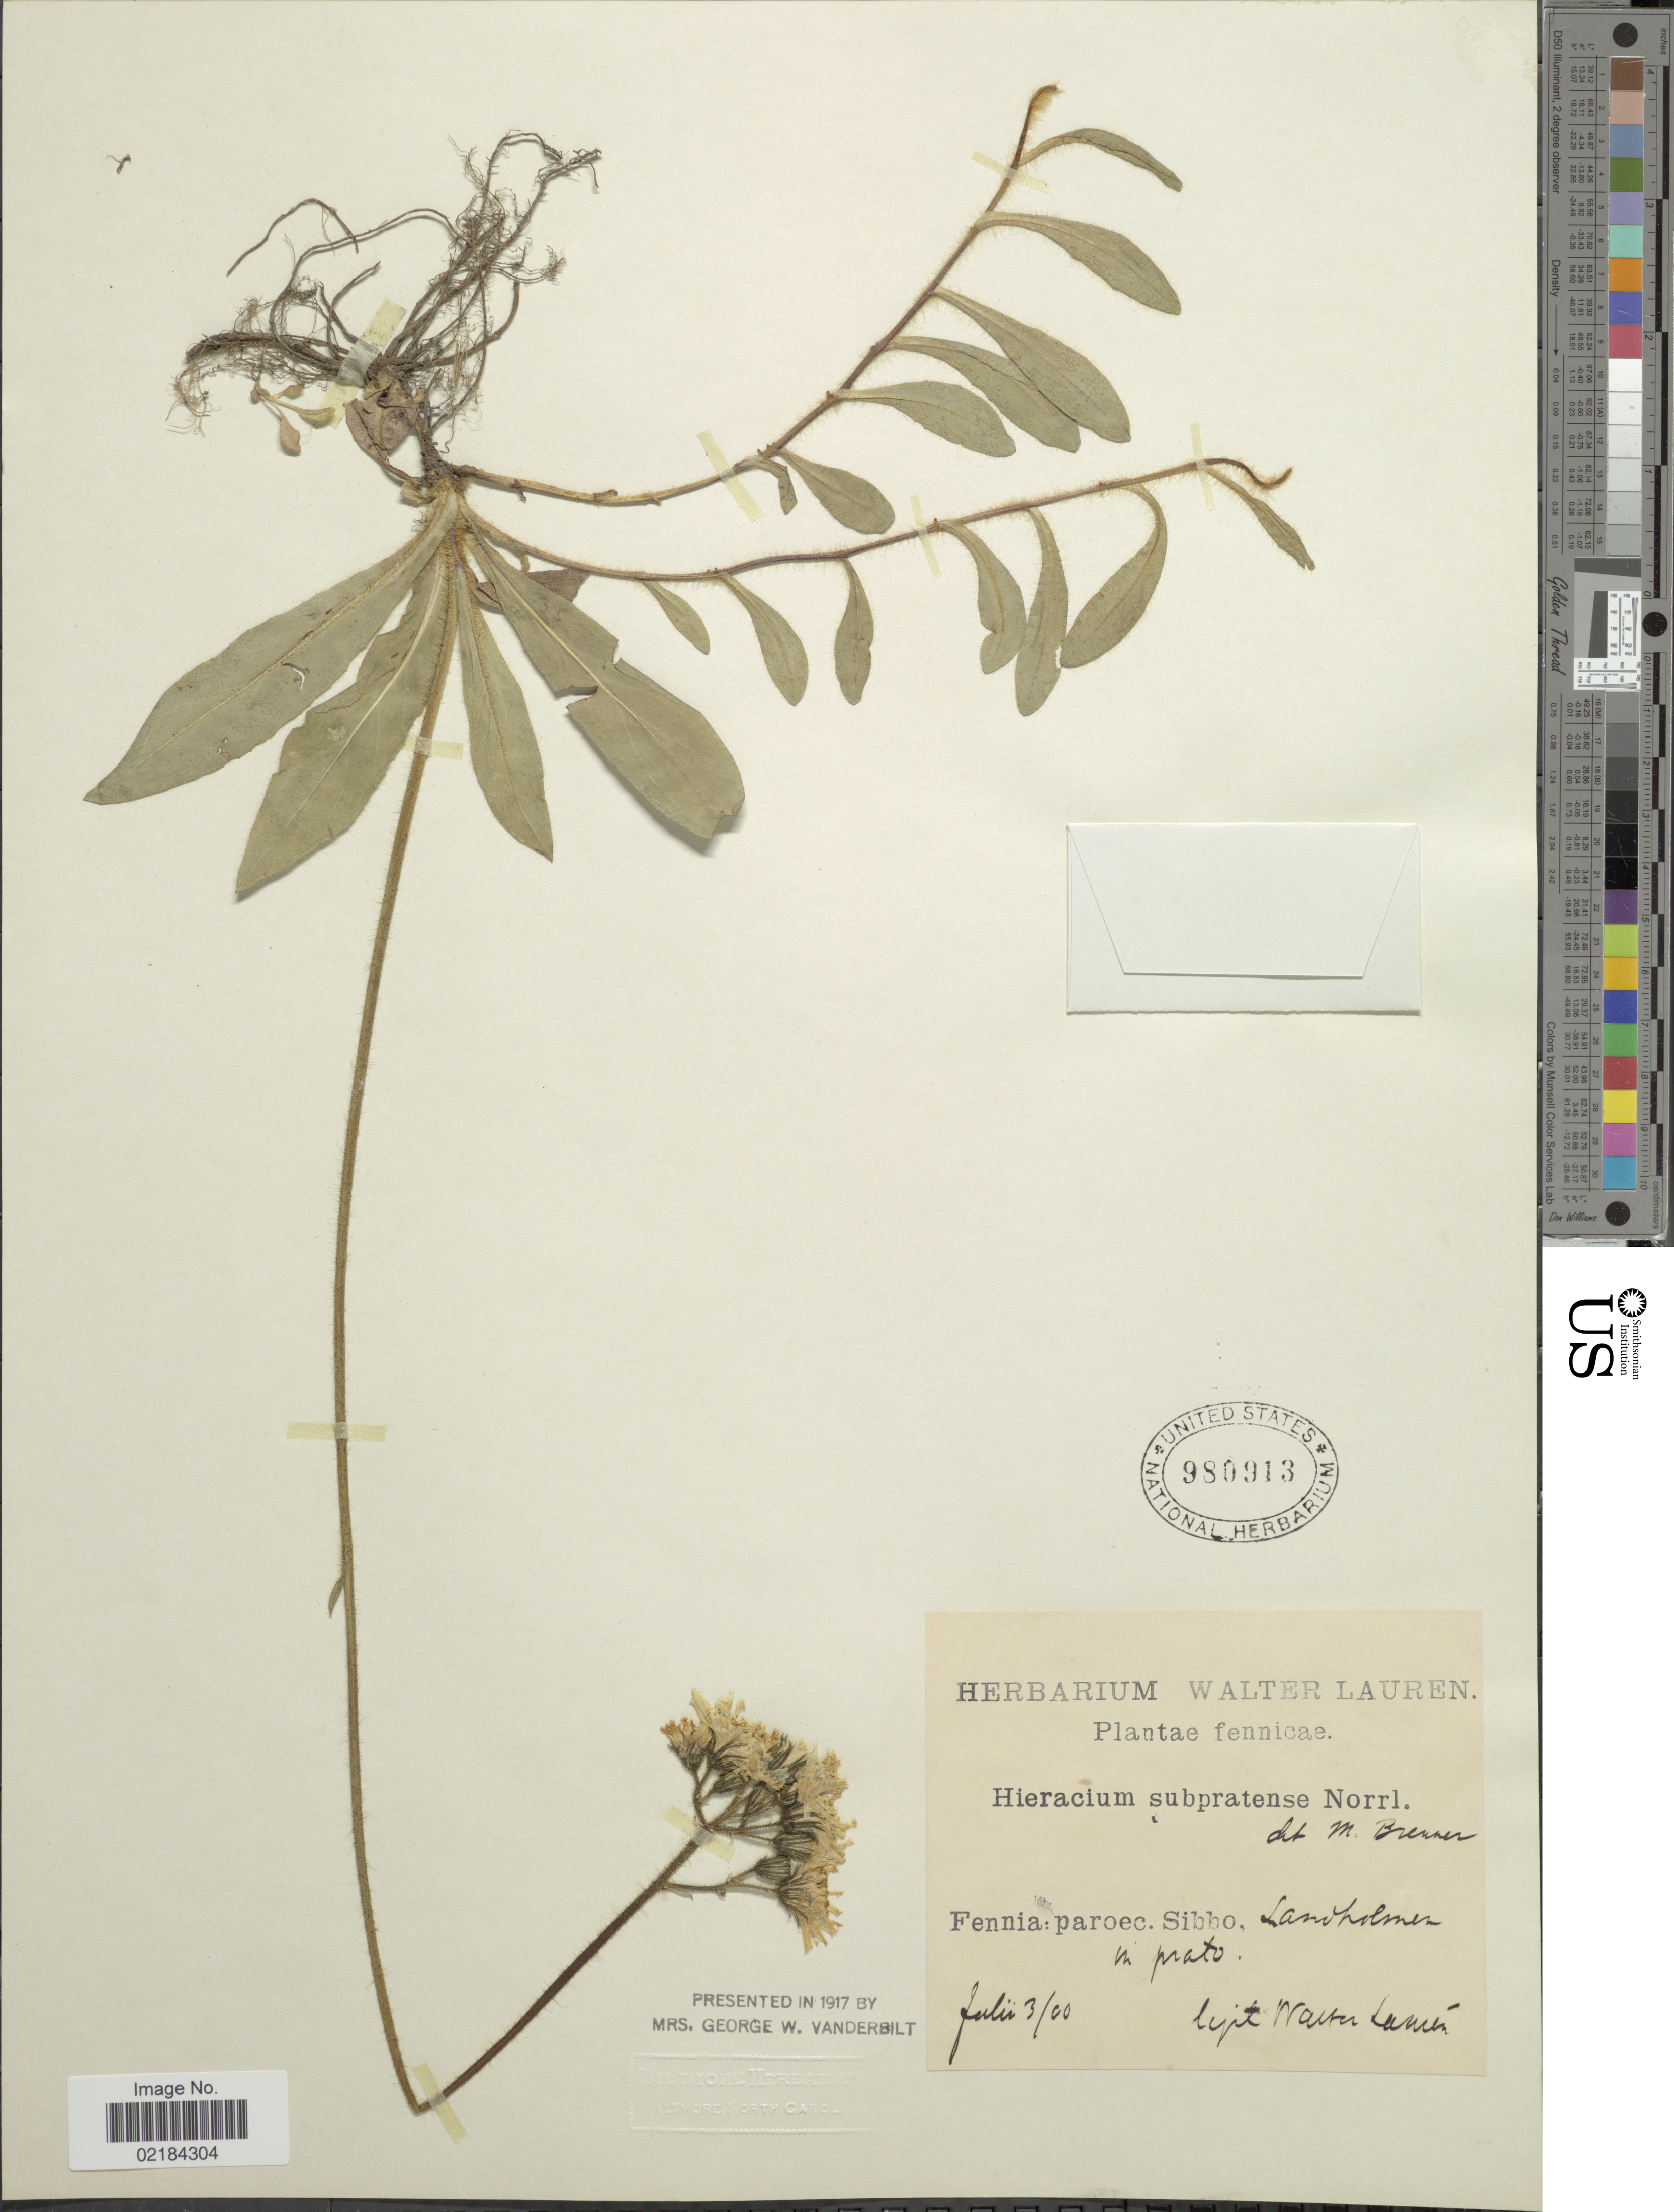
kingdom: Plantae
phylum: Tracheophyta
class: Magnoliopsida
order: Asterales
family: Asteraceae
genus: Pilosella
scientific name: Pilosella floribunda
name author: (Wimm. & Grab.) Fr. a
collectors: W. Lauren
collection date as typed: Transcribed d/m/y: 3/7/00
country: Finland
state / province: Uusimaa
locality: Landholmen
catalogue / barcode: US 980913